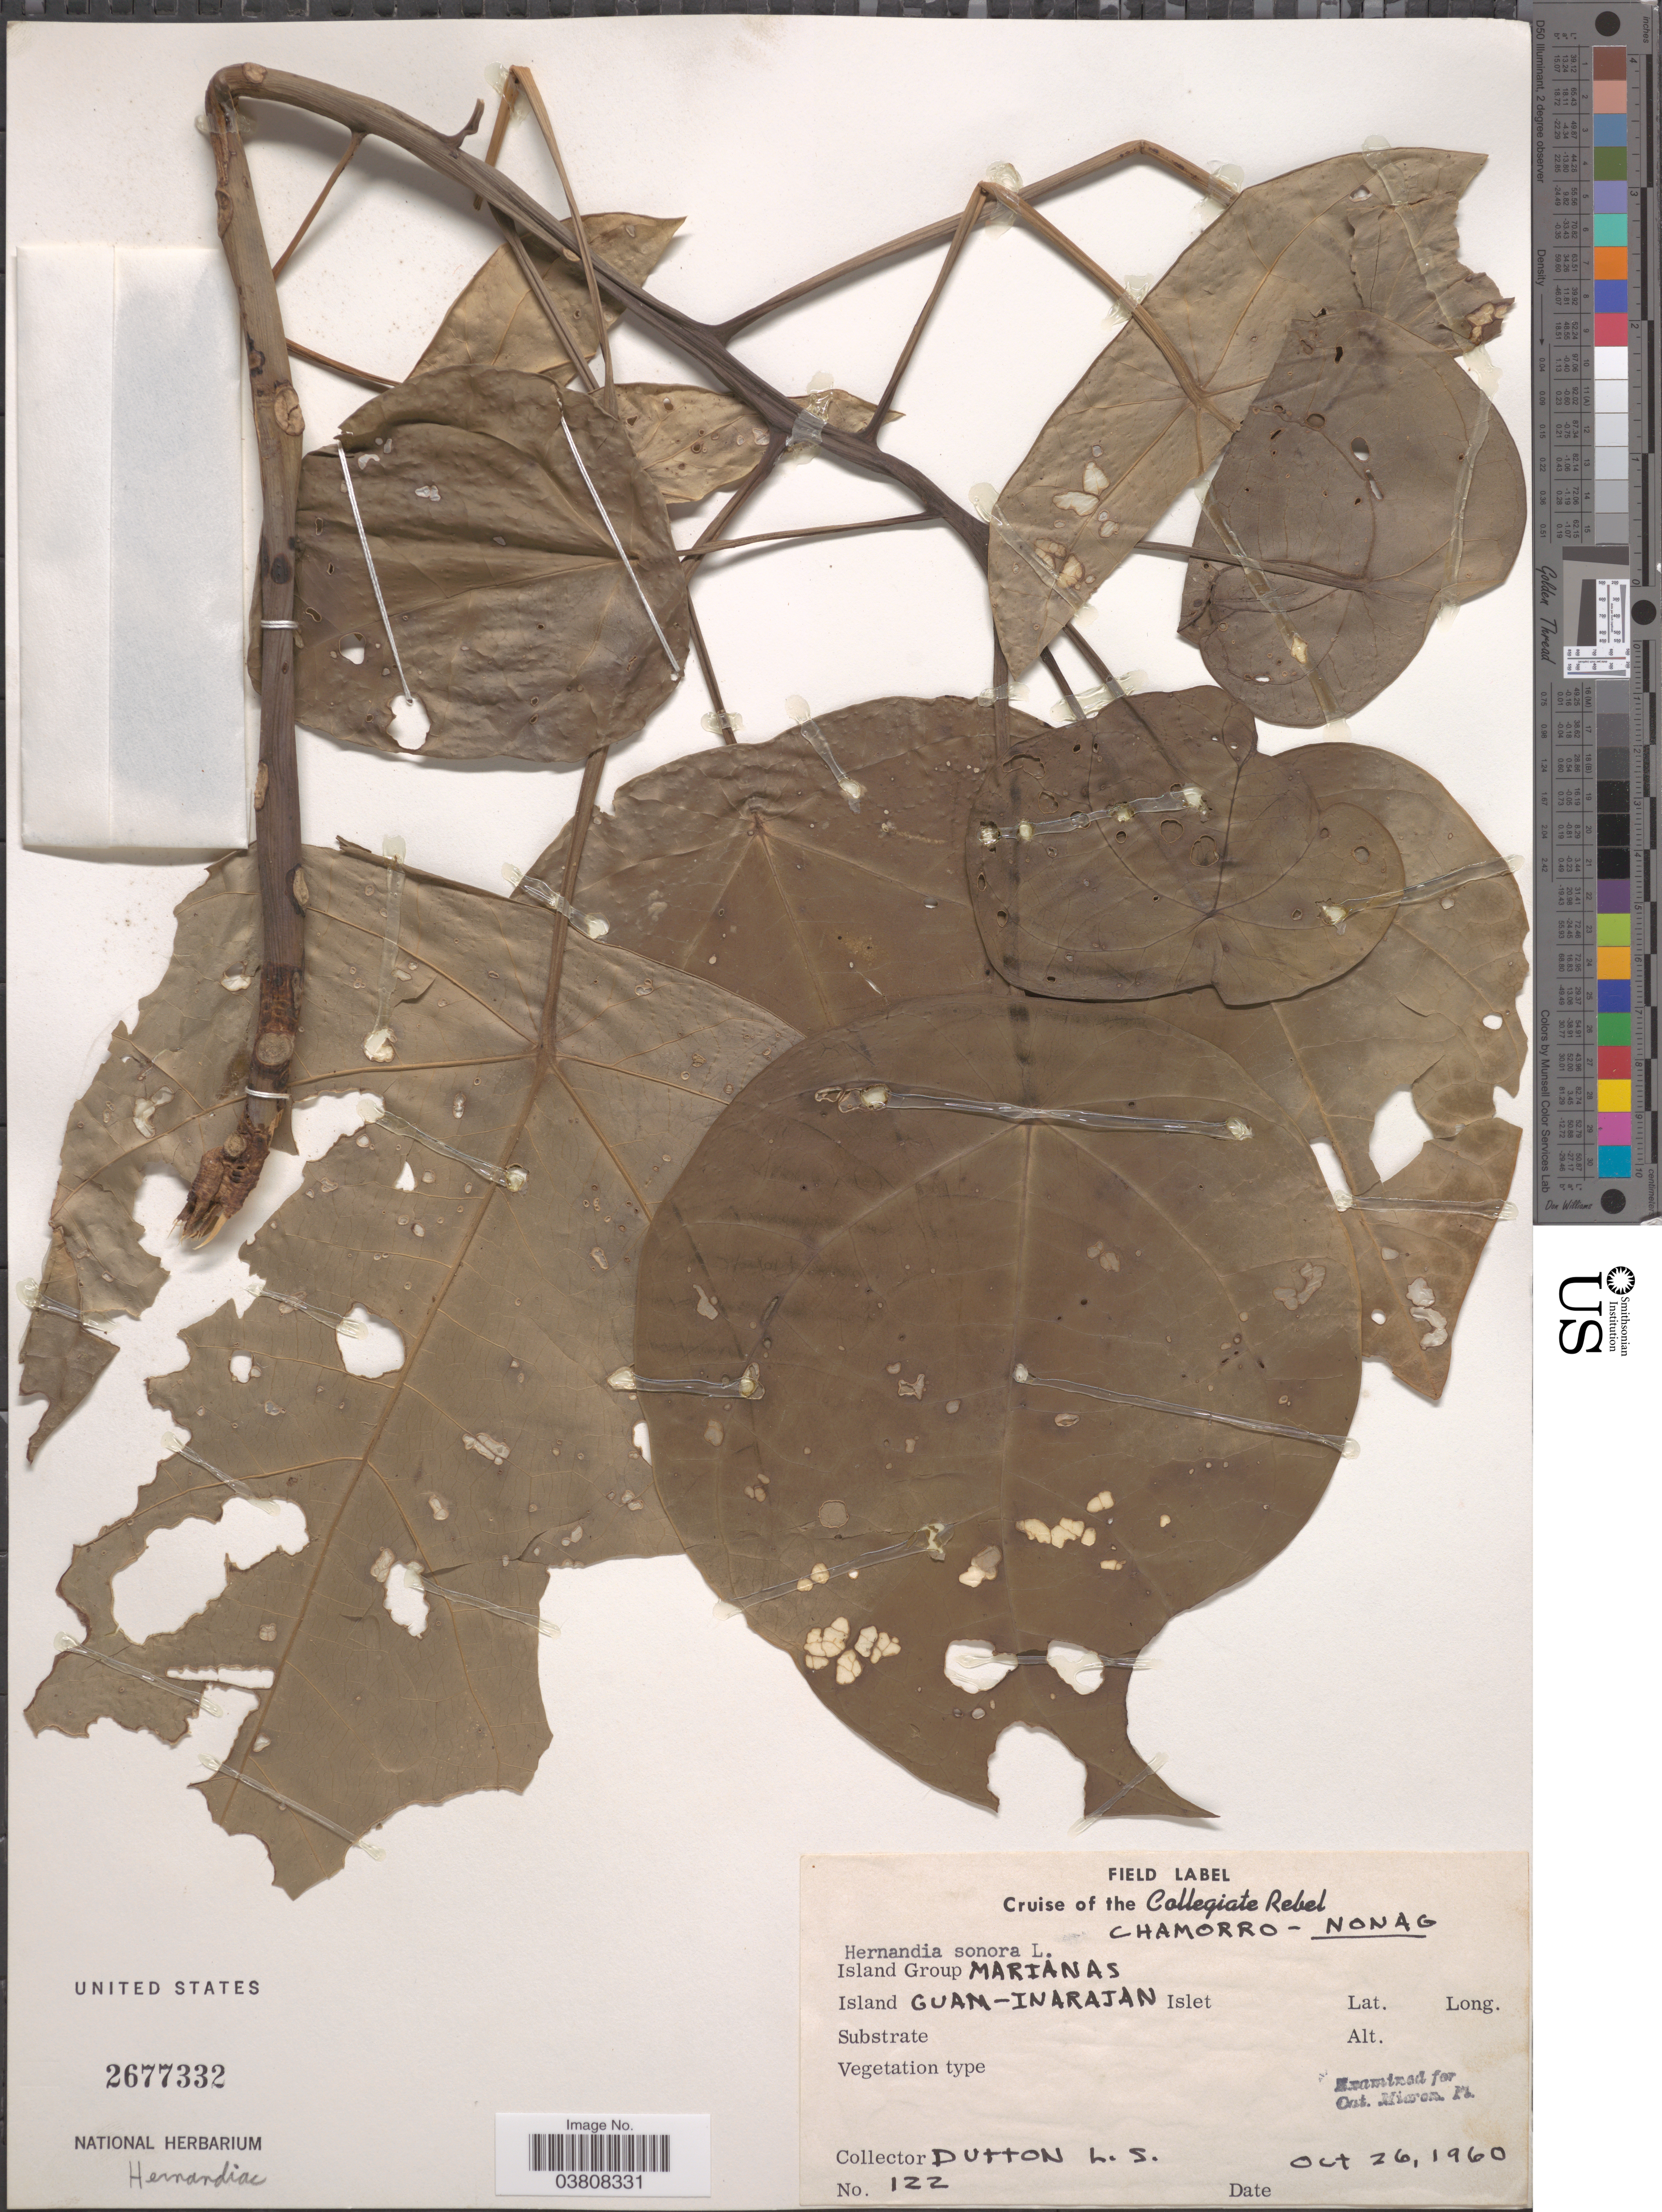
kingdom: Plantae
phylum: Tracheophyta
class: Magnoliopsida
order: Laurales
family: Hernandiaceae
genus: Hernandia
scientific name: Hernandia nymphaeifolia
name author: (C. Presl) Kubitzki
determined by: Strong, Mark T., (BOT), Smithsonian Institution - National Museum of Natural History (UNITED STATES)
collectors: L. Dutton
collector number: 122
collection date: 1960-10-26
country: Guam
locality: Island Group Marianas. Island Guam - Inarajan Islet.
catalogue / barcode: US 2677332